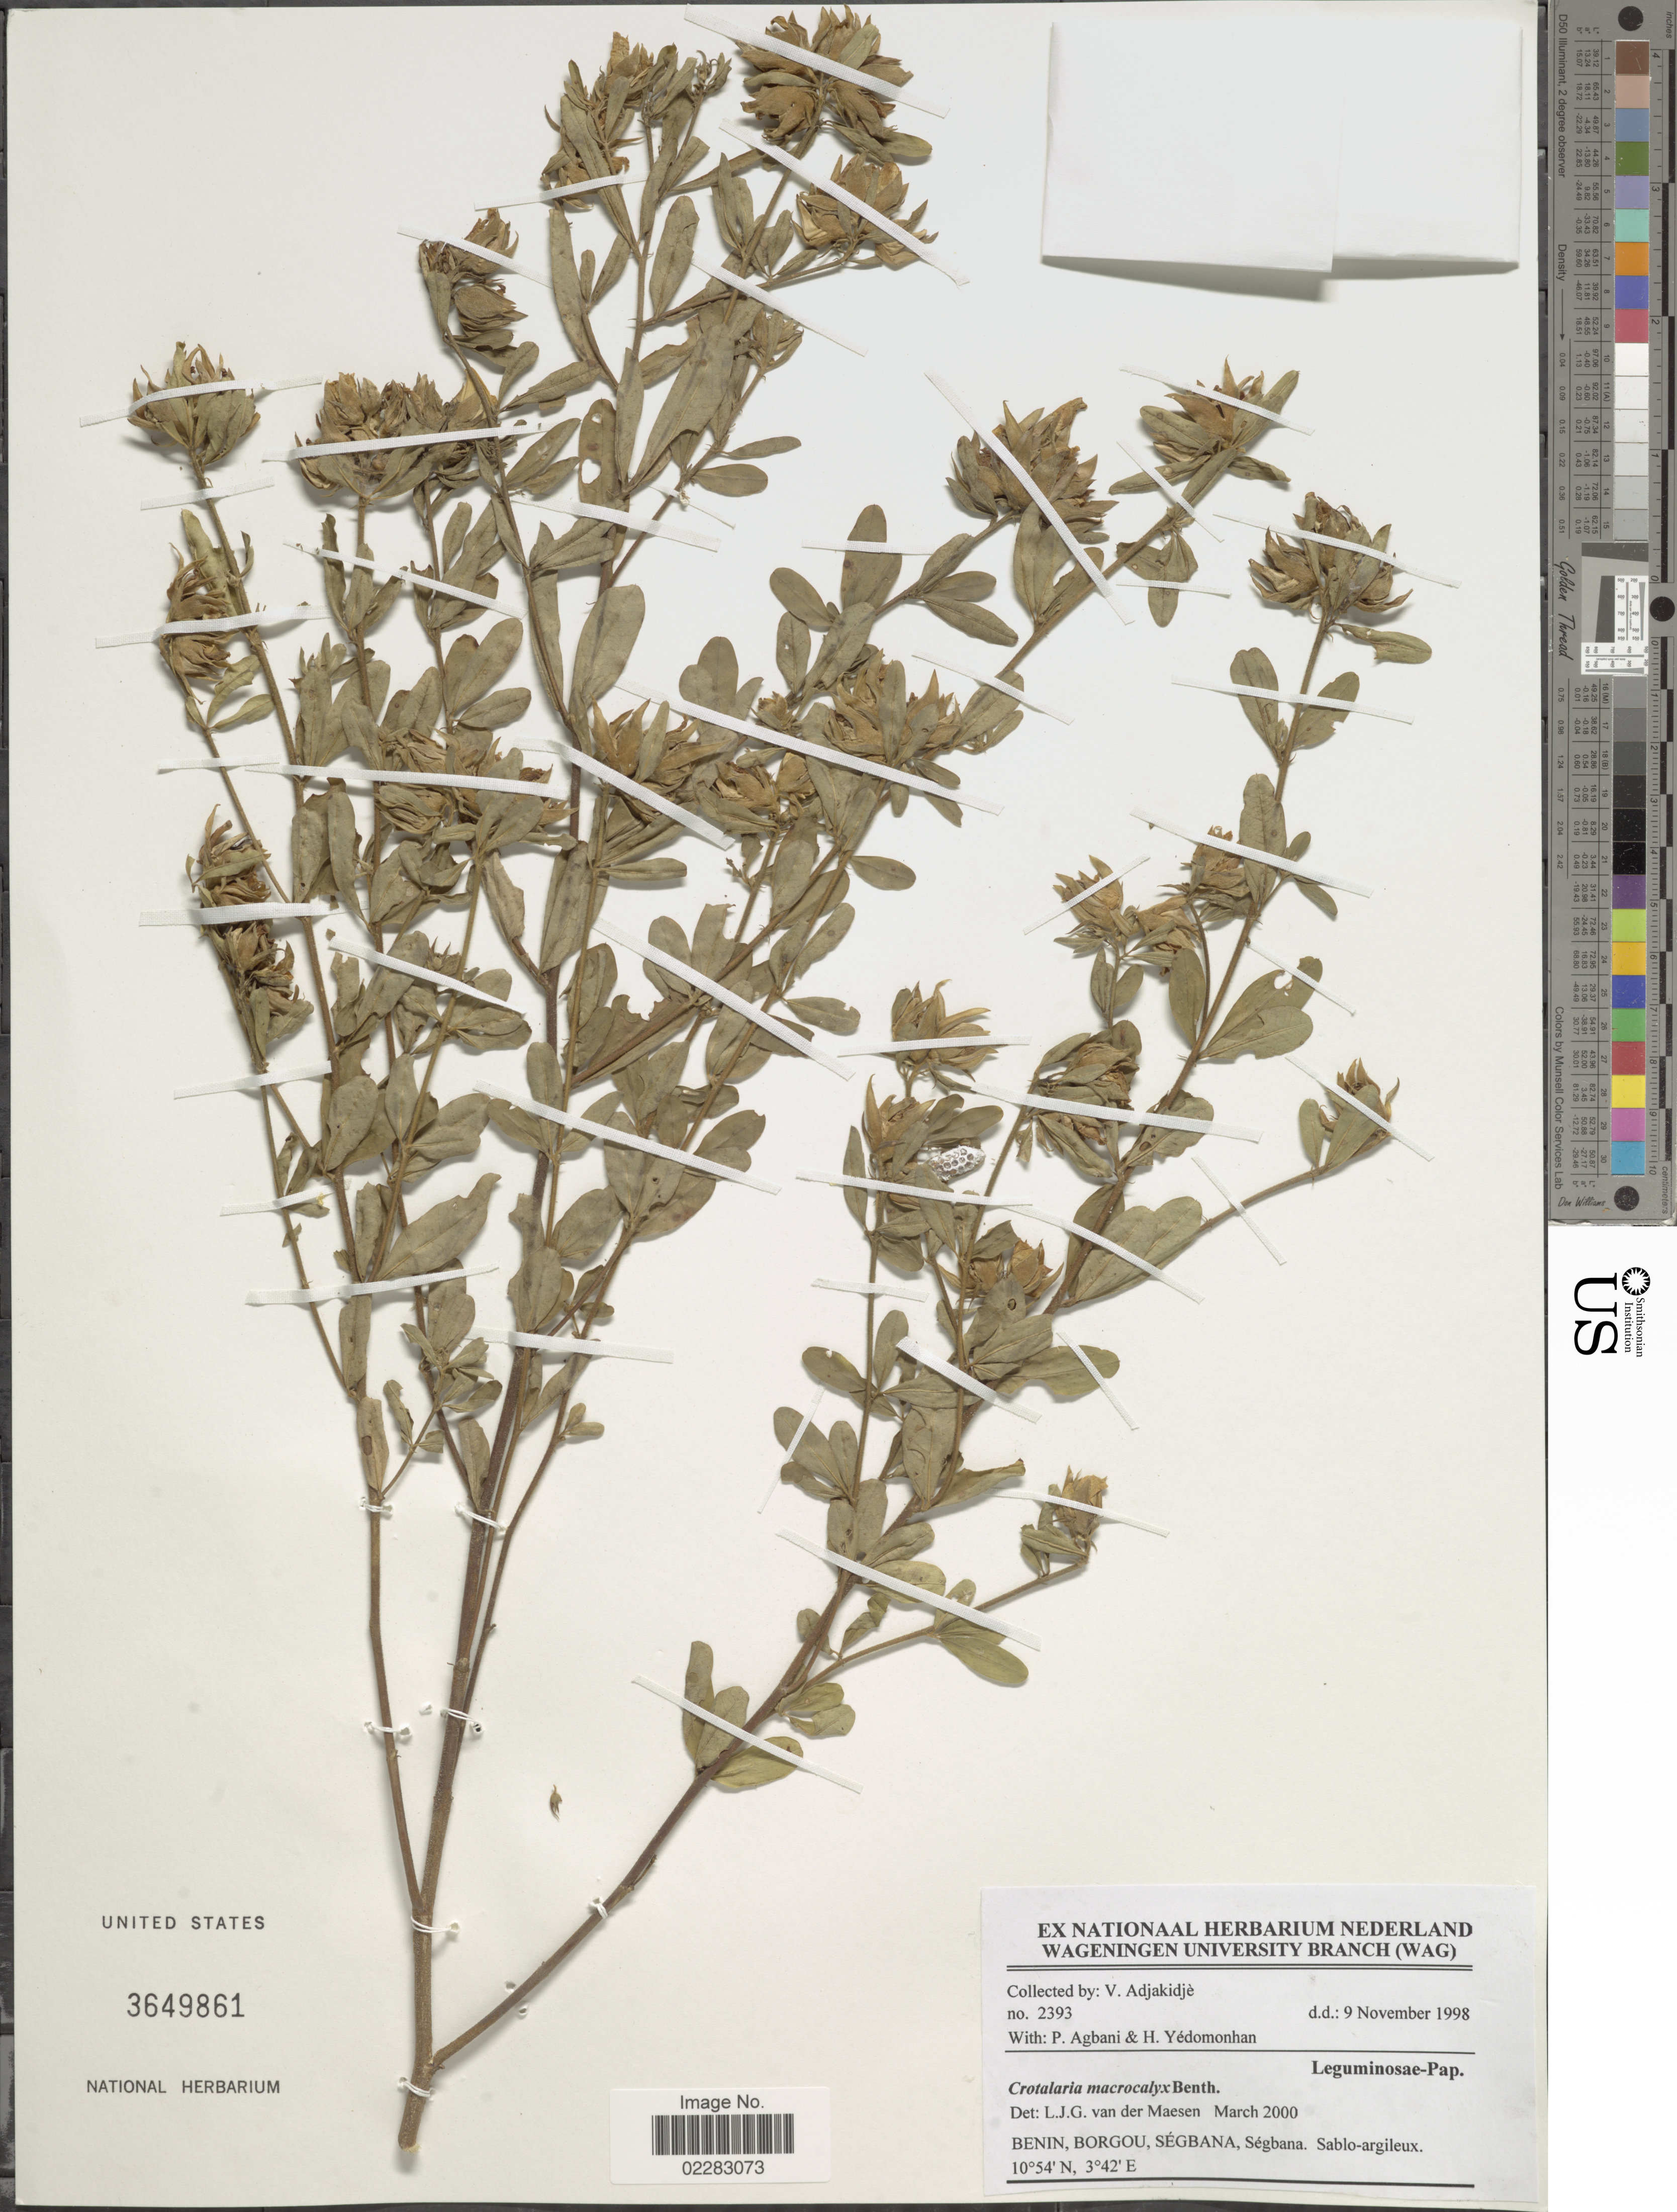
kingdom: Plantae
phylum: Tracheophyta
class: Magnoliopsida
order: Fabales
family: Fabaceae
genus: Crotalaria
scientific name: Crotalaria macrocalyx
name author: Benth.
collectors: V. Adjakidjè, P. Agbani & H. Yedomonhan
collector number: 2393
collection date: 1998-11-09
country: Benin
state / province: Borgou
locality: Segbana, Segbana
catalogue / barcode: US 3649861